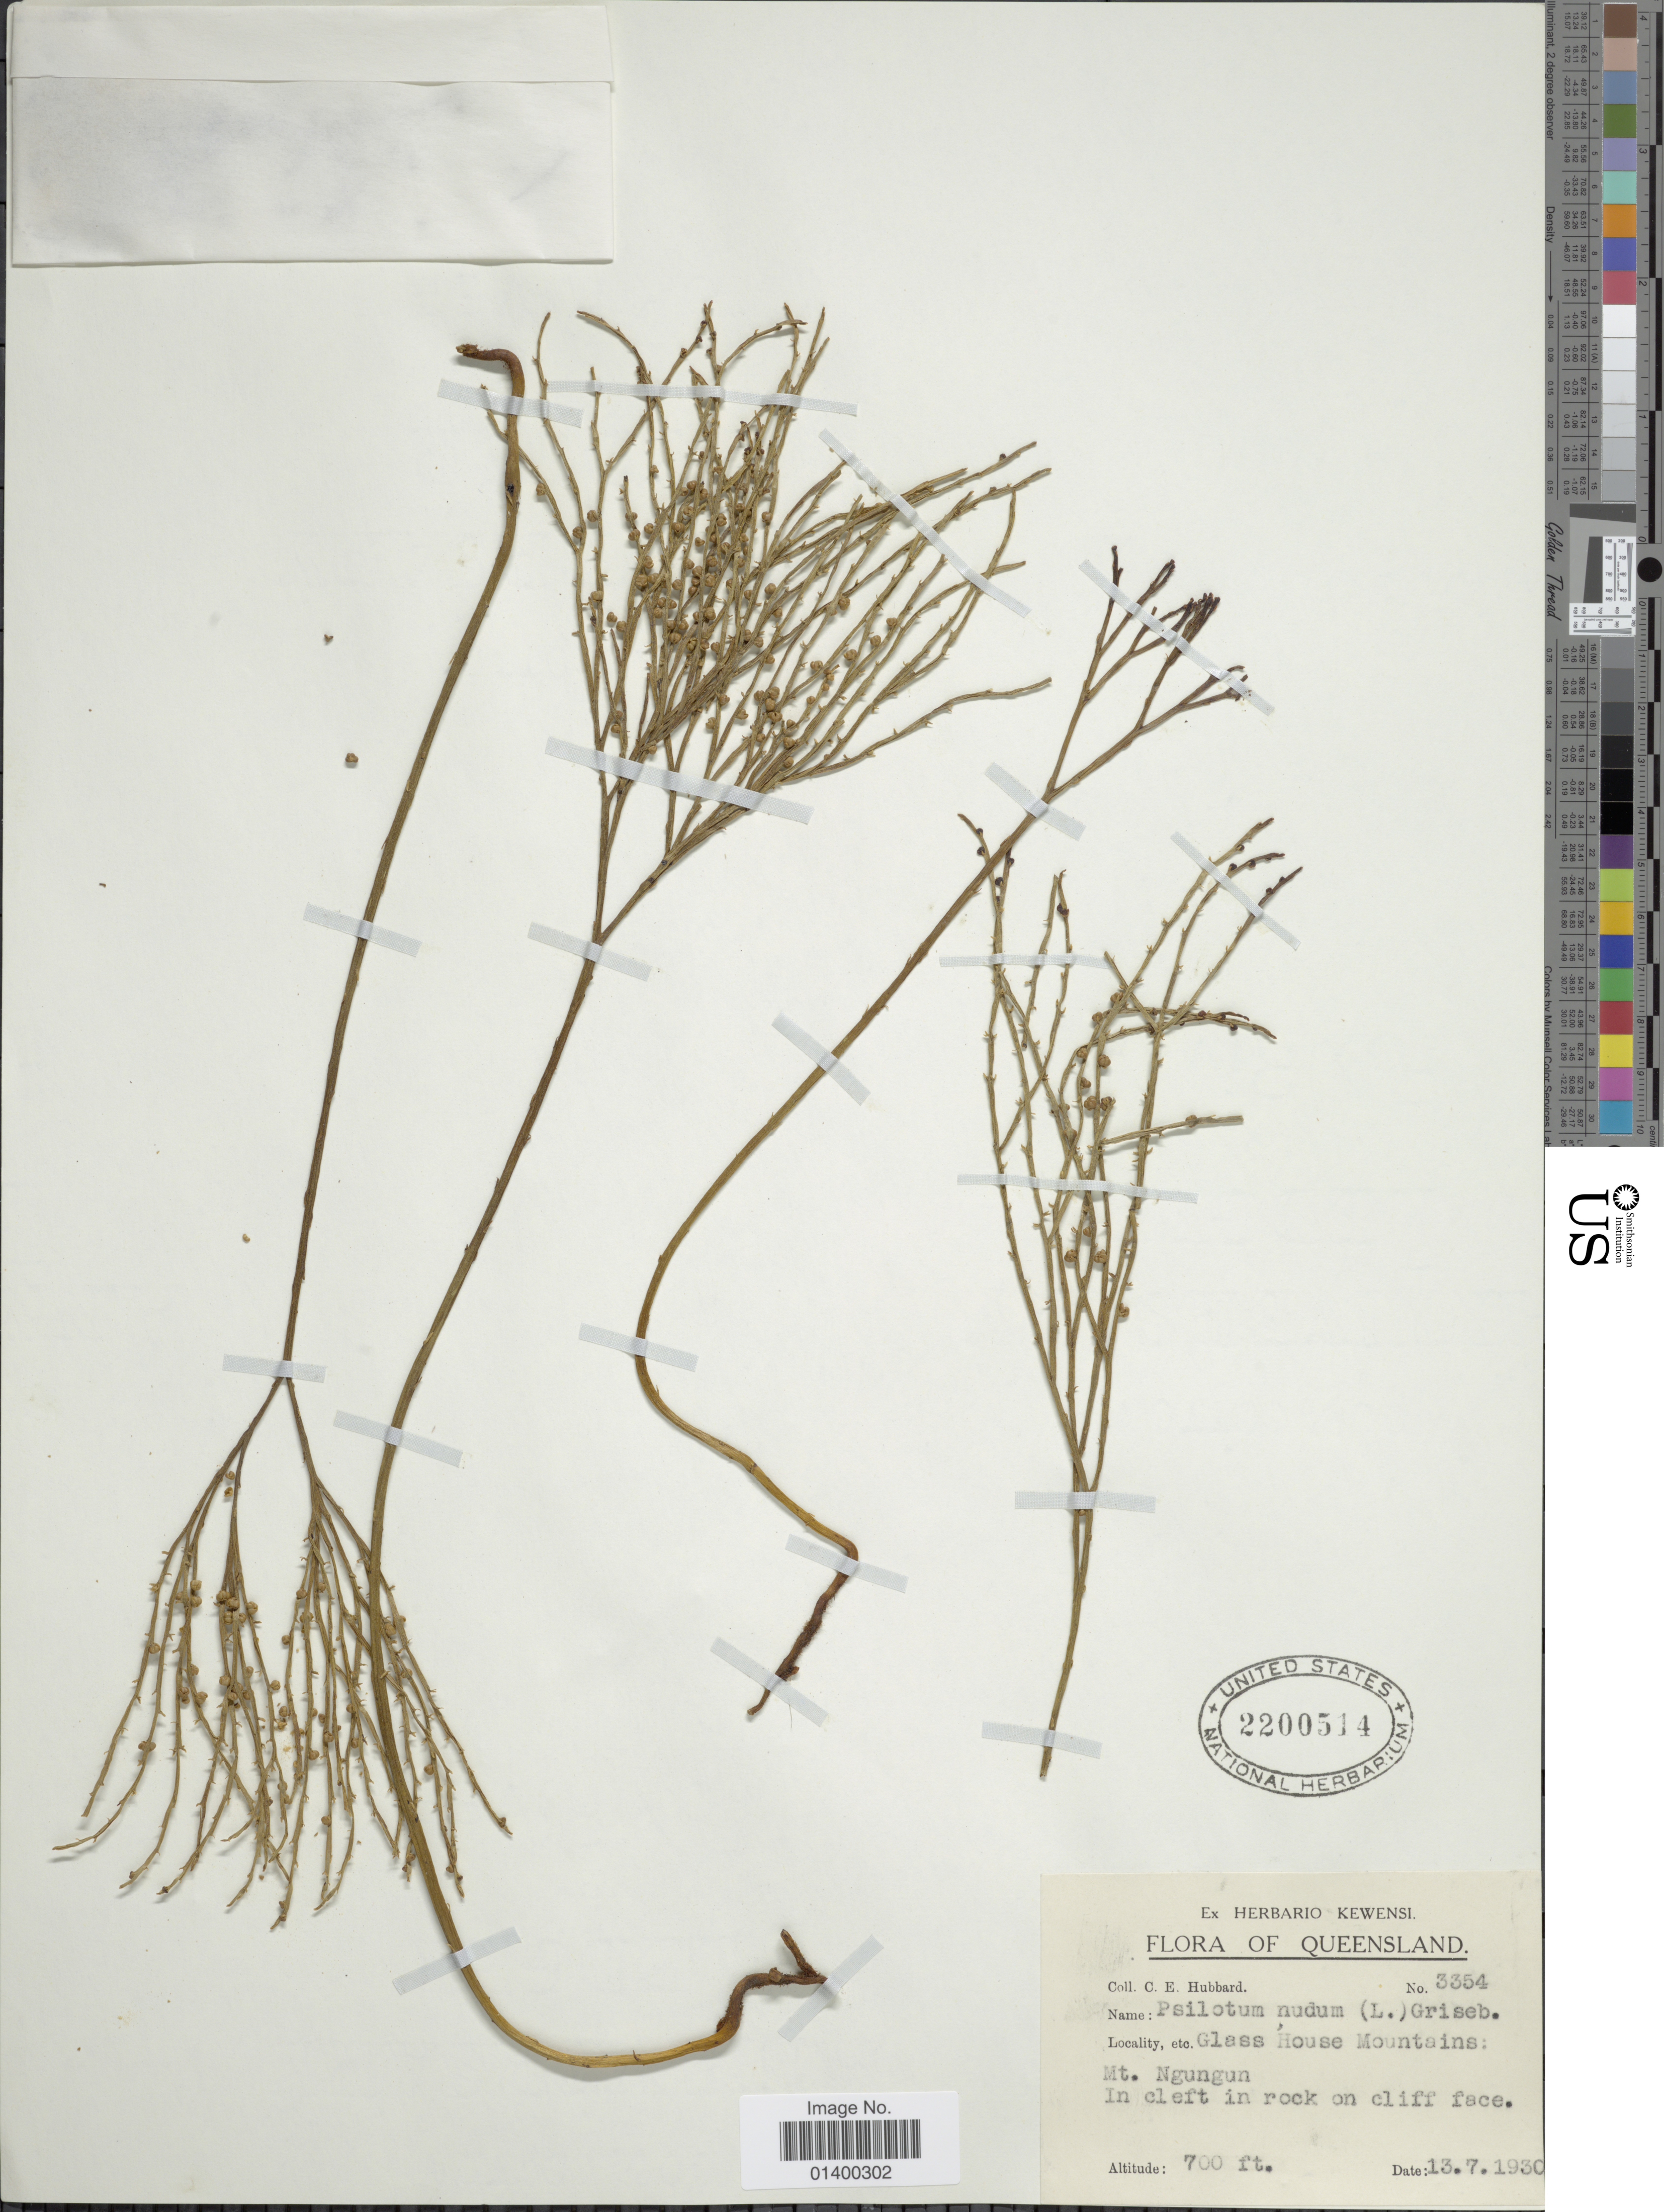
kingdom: Plantae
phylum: Tracheophyta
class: Polypodiopsida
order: Psilotales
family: Psilotaceae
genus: Psilotum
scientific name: Psilotum nudum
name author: (L.) P. Beauv.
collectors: C. E. Hubbard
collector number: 3354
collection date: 1930-07-13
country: Australia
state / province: Queensland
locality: Glass House Mountains, Mt. Ngungun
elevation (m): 213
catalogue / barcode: US 2200514